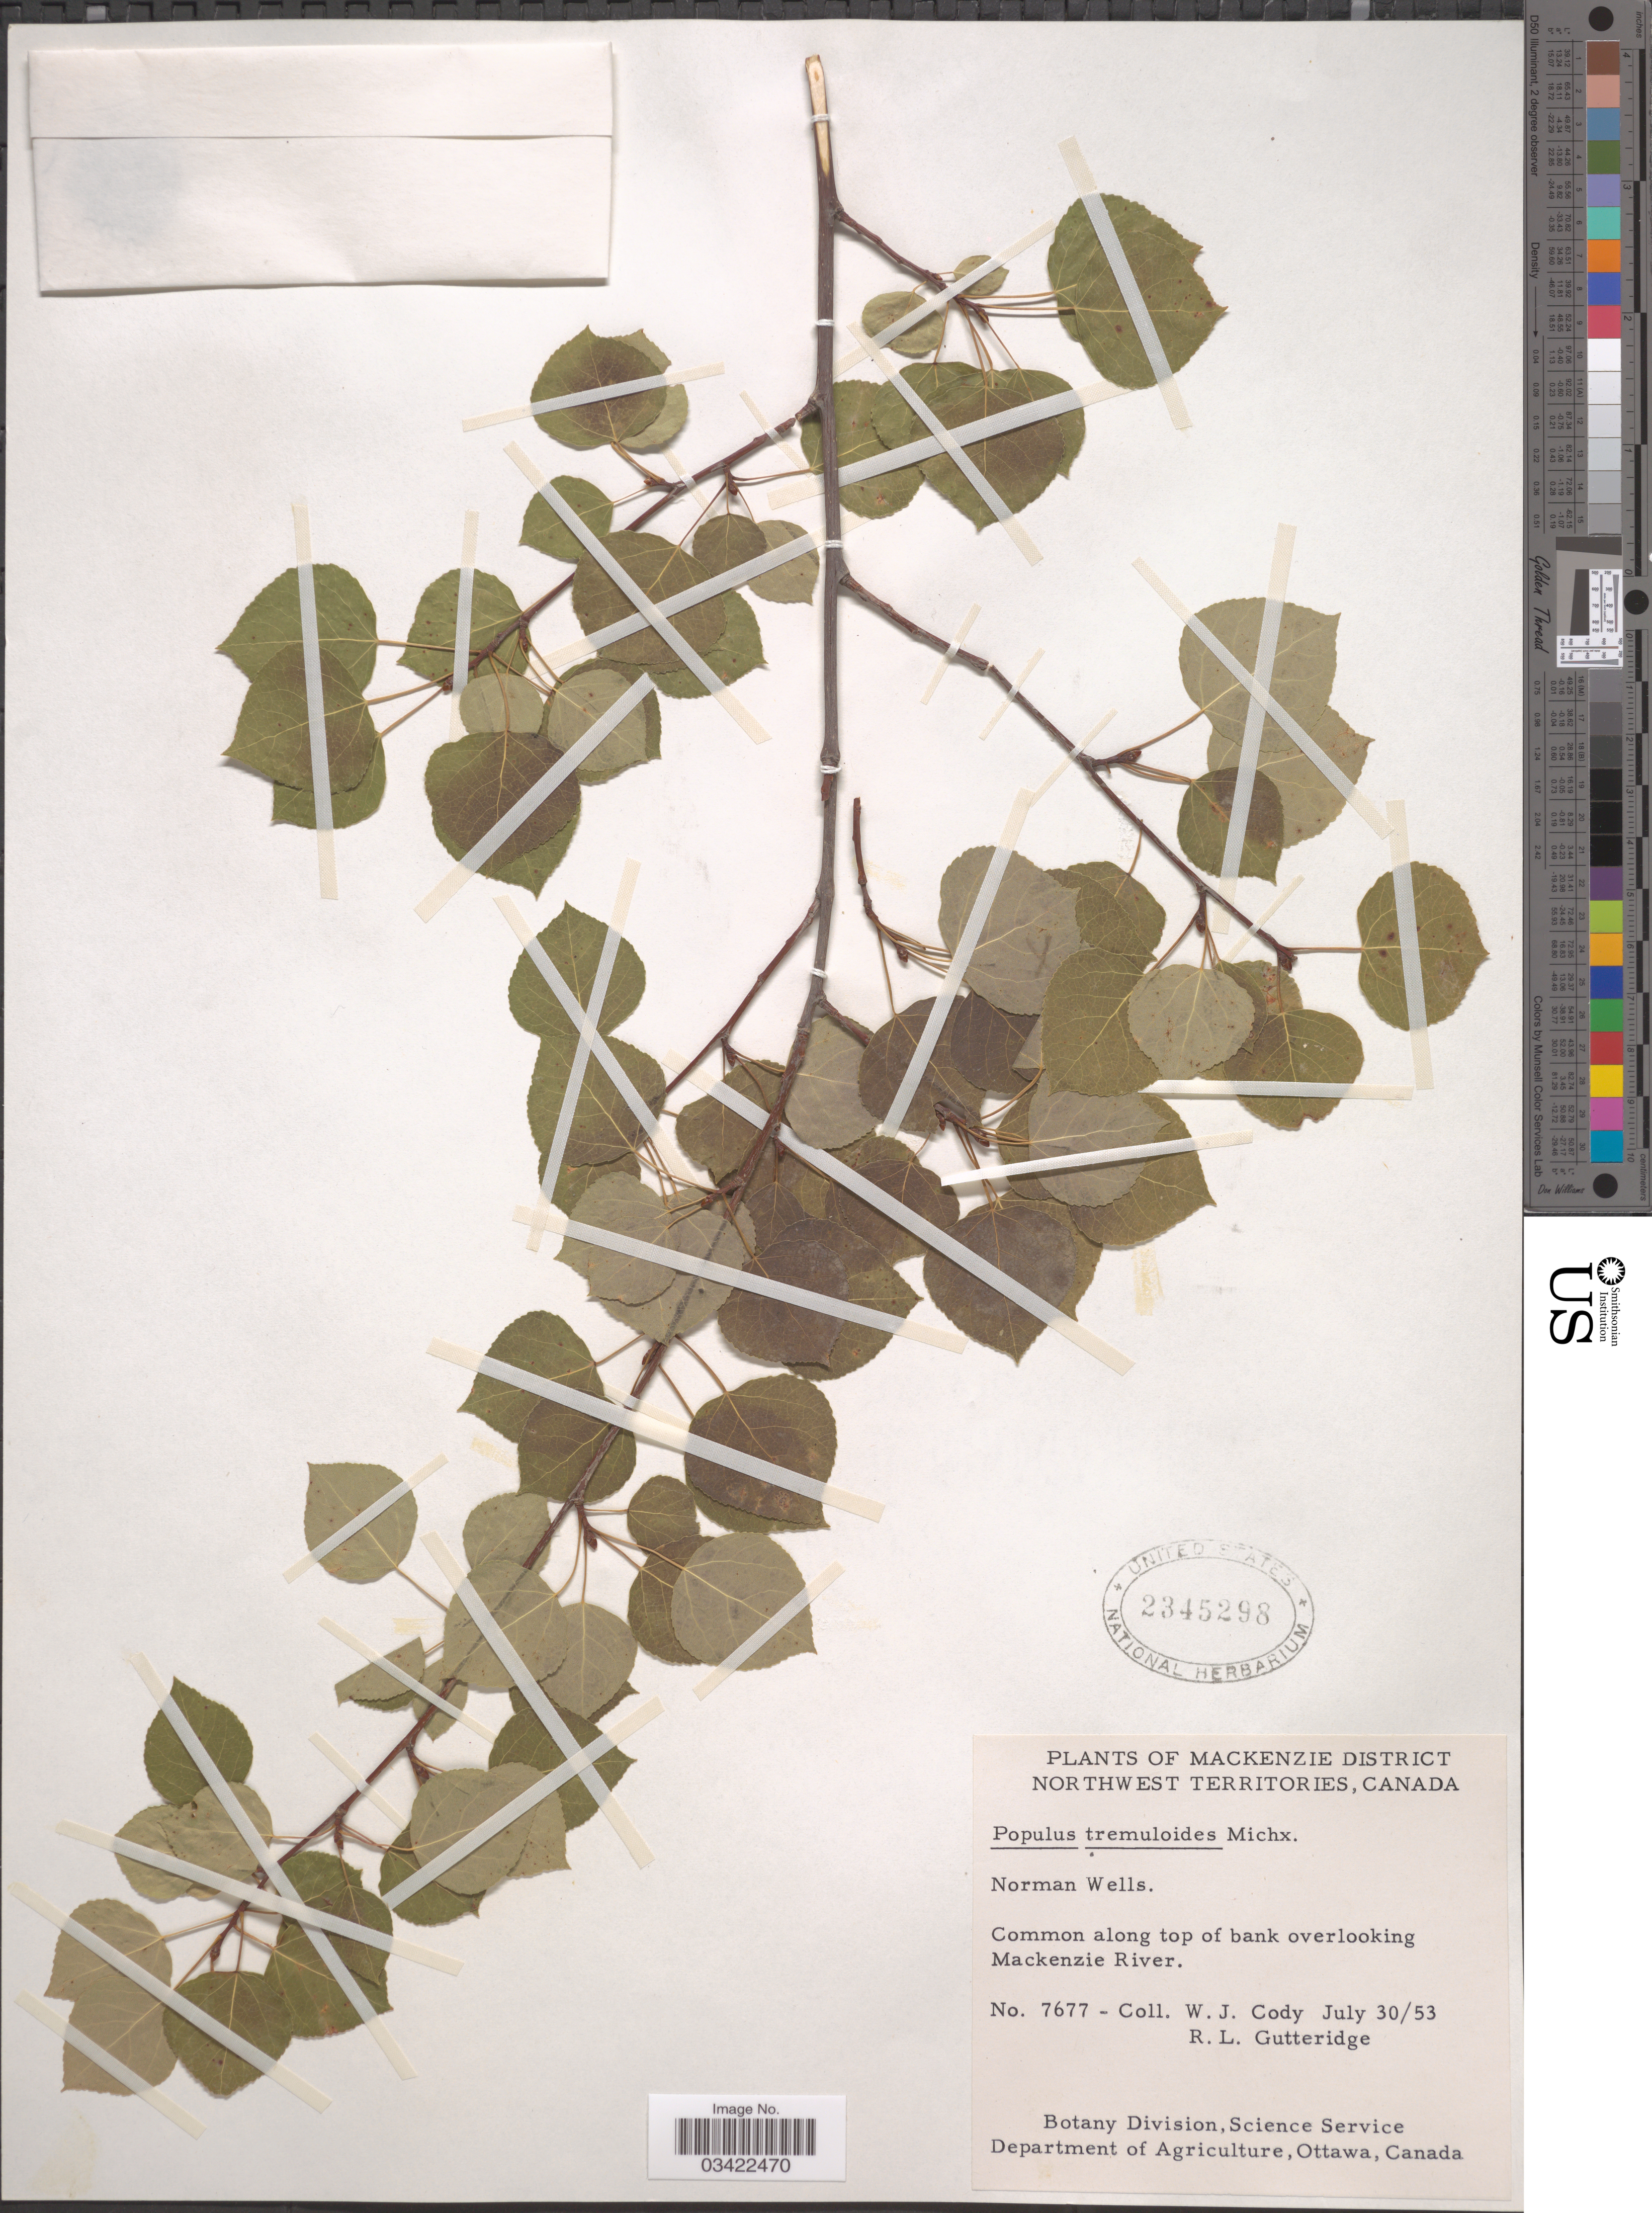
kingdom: Plantae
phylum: Tracheophyta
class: Magnoliopsida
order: Malpighiales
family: Salicaceae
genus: Populus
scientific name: Populus tremuloides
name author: Michx.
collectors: W. Cody & R. Gutteridge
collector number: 7677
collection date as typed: Transcribed d/m/y: 30/7/53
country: Canada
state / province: Northwest Territories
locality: Mackenzie District. Norman Wells. Along top of bank overlooking Mackenzie River.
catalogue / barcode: US 2345298